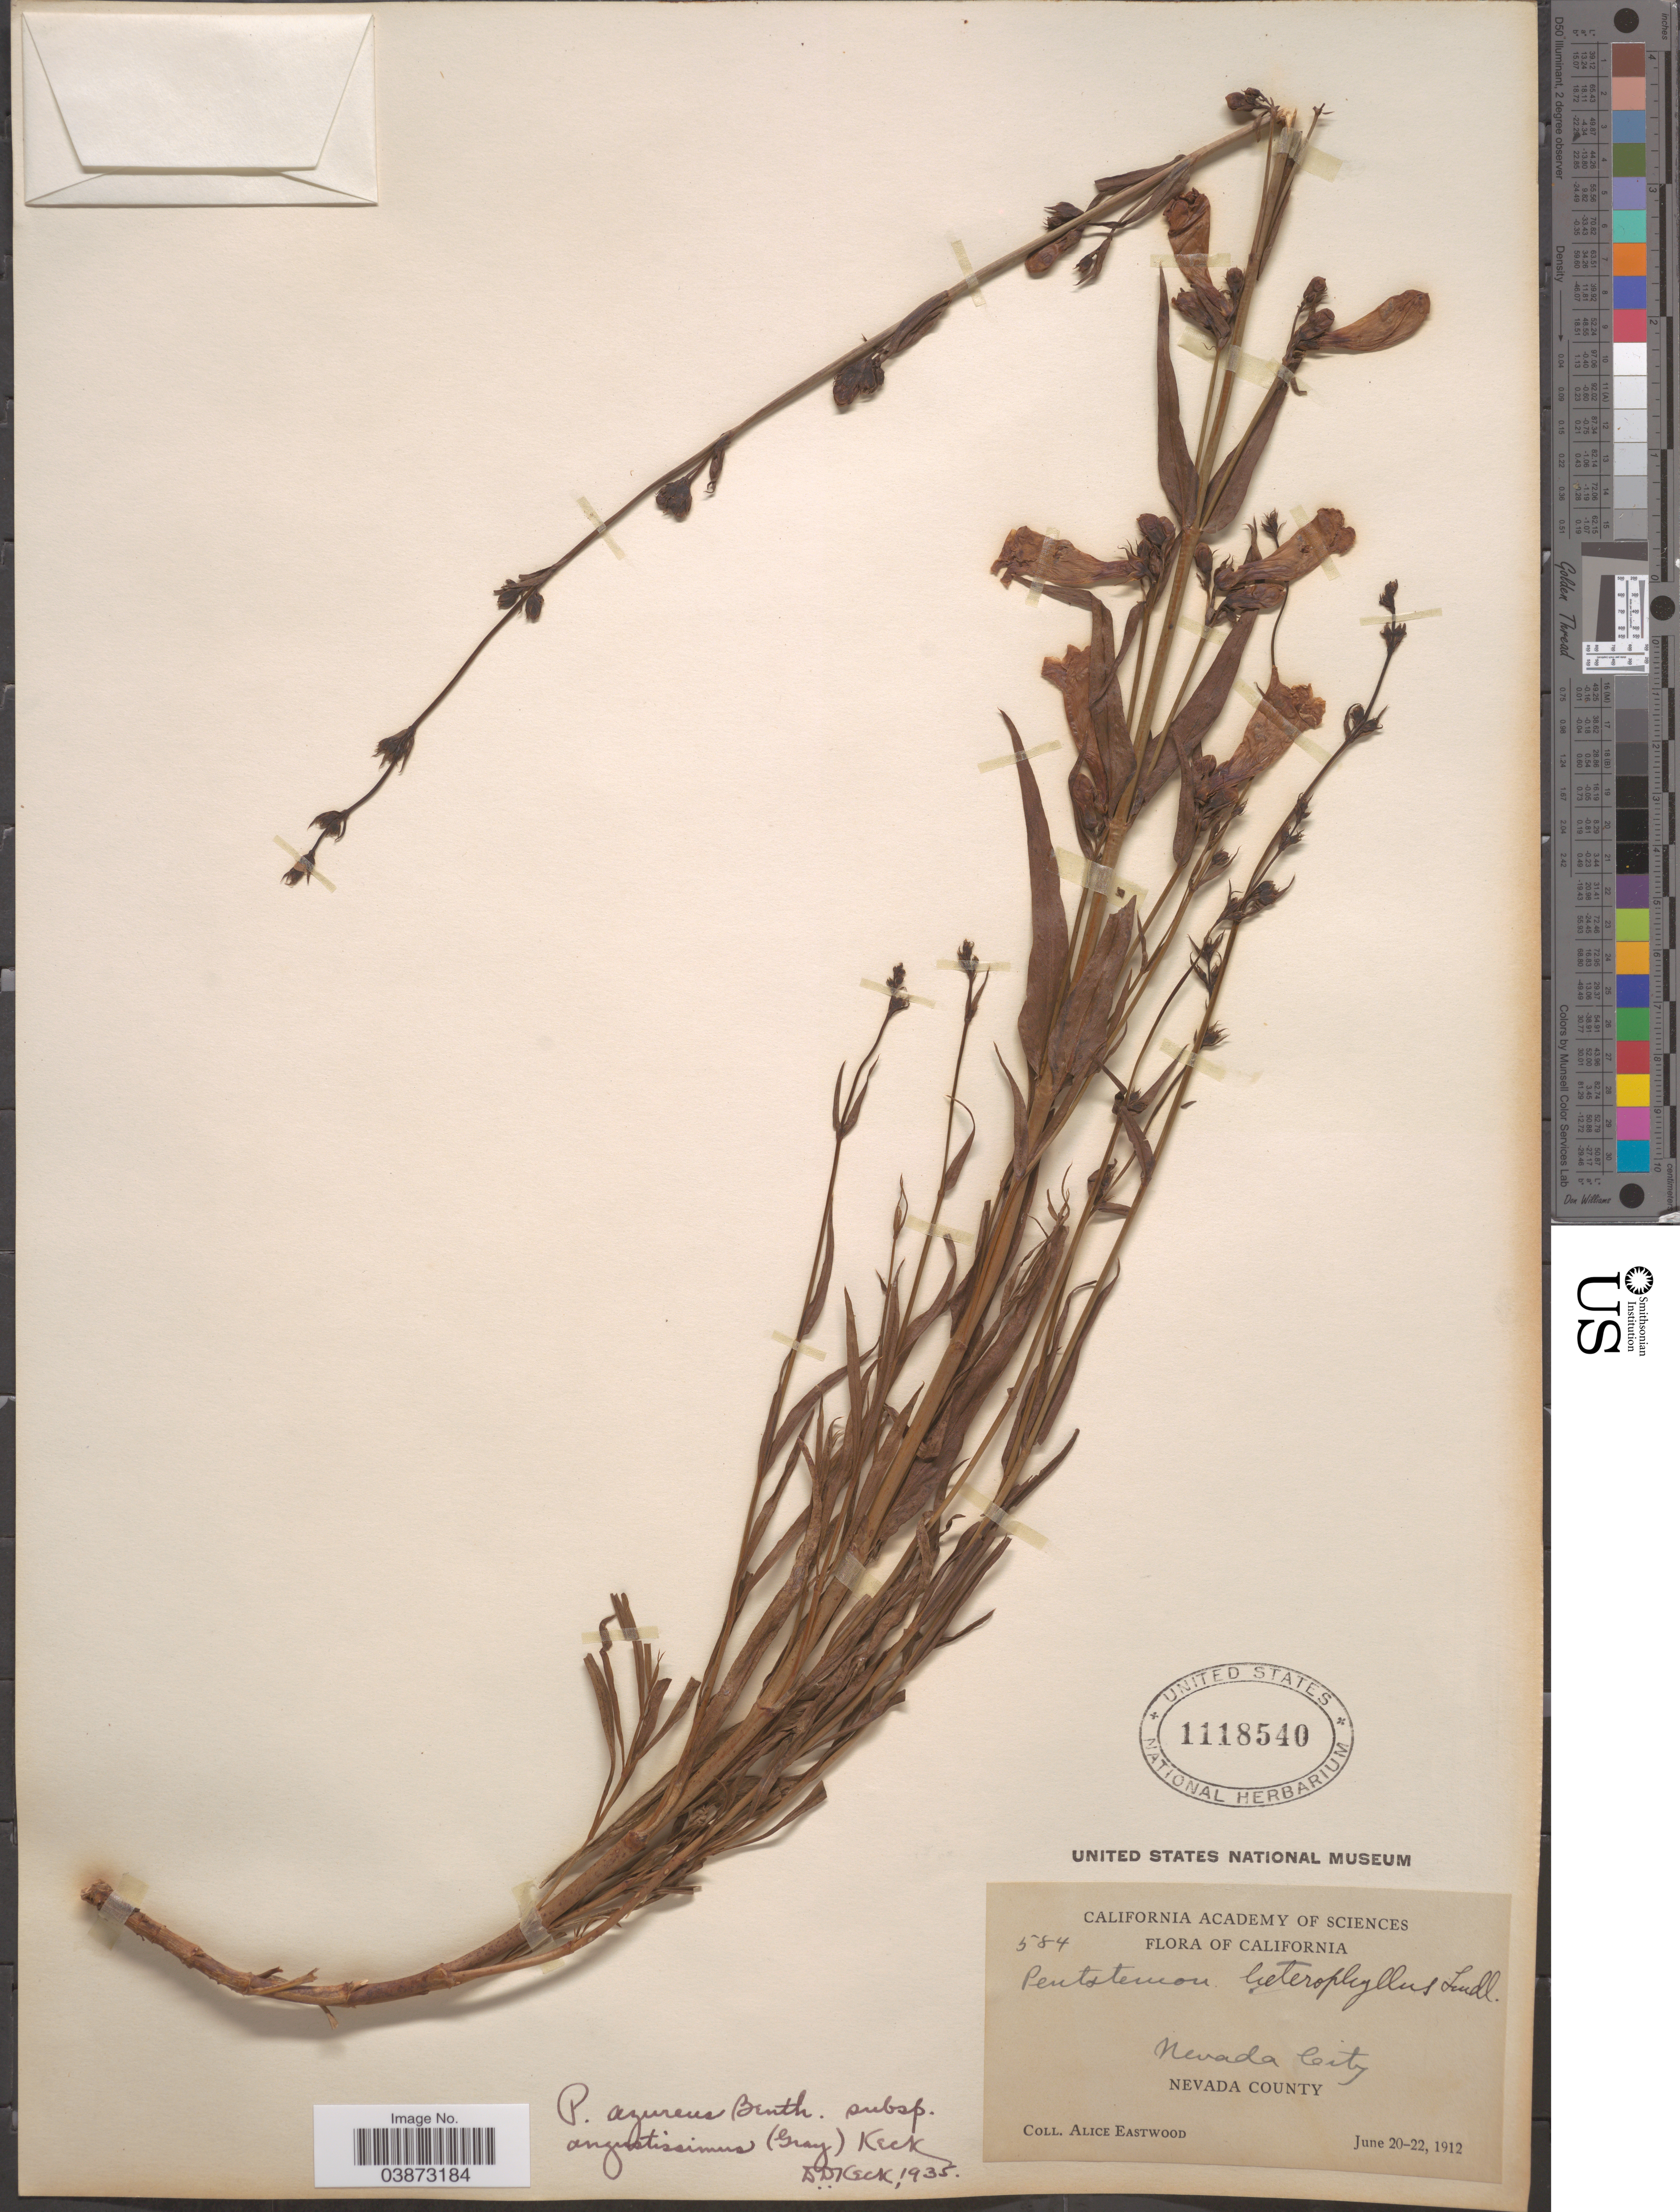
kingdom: Plantae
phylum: Tracheophyta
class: Magnoliopsida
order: Lamiales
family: Plantaginaceae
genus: Penstemon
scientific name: Penstemon azureus subsp. angustissimus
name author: (A. Gray) D.D. Keck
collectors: A. Eastwood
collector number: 584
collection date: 1912-06-20/1912-06-22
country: United States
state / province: California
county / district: Nevada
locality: Nevada City. Nevada County.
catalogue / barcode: US 1118540